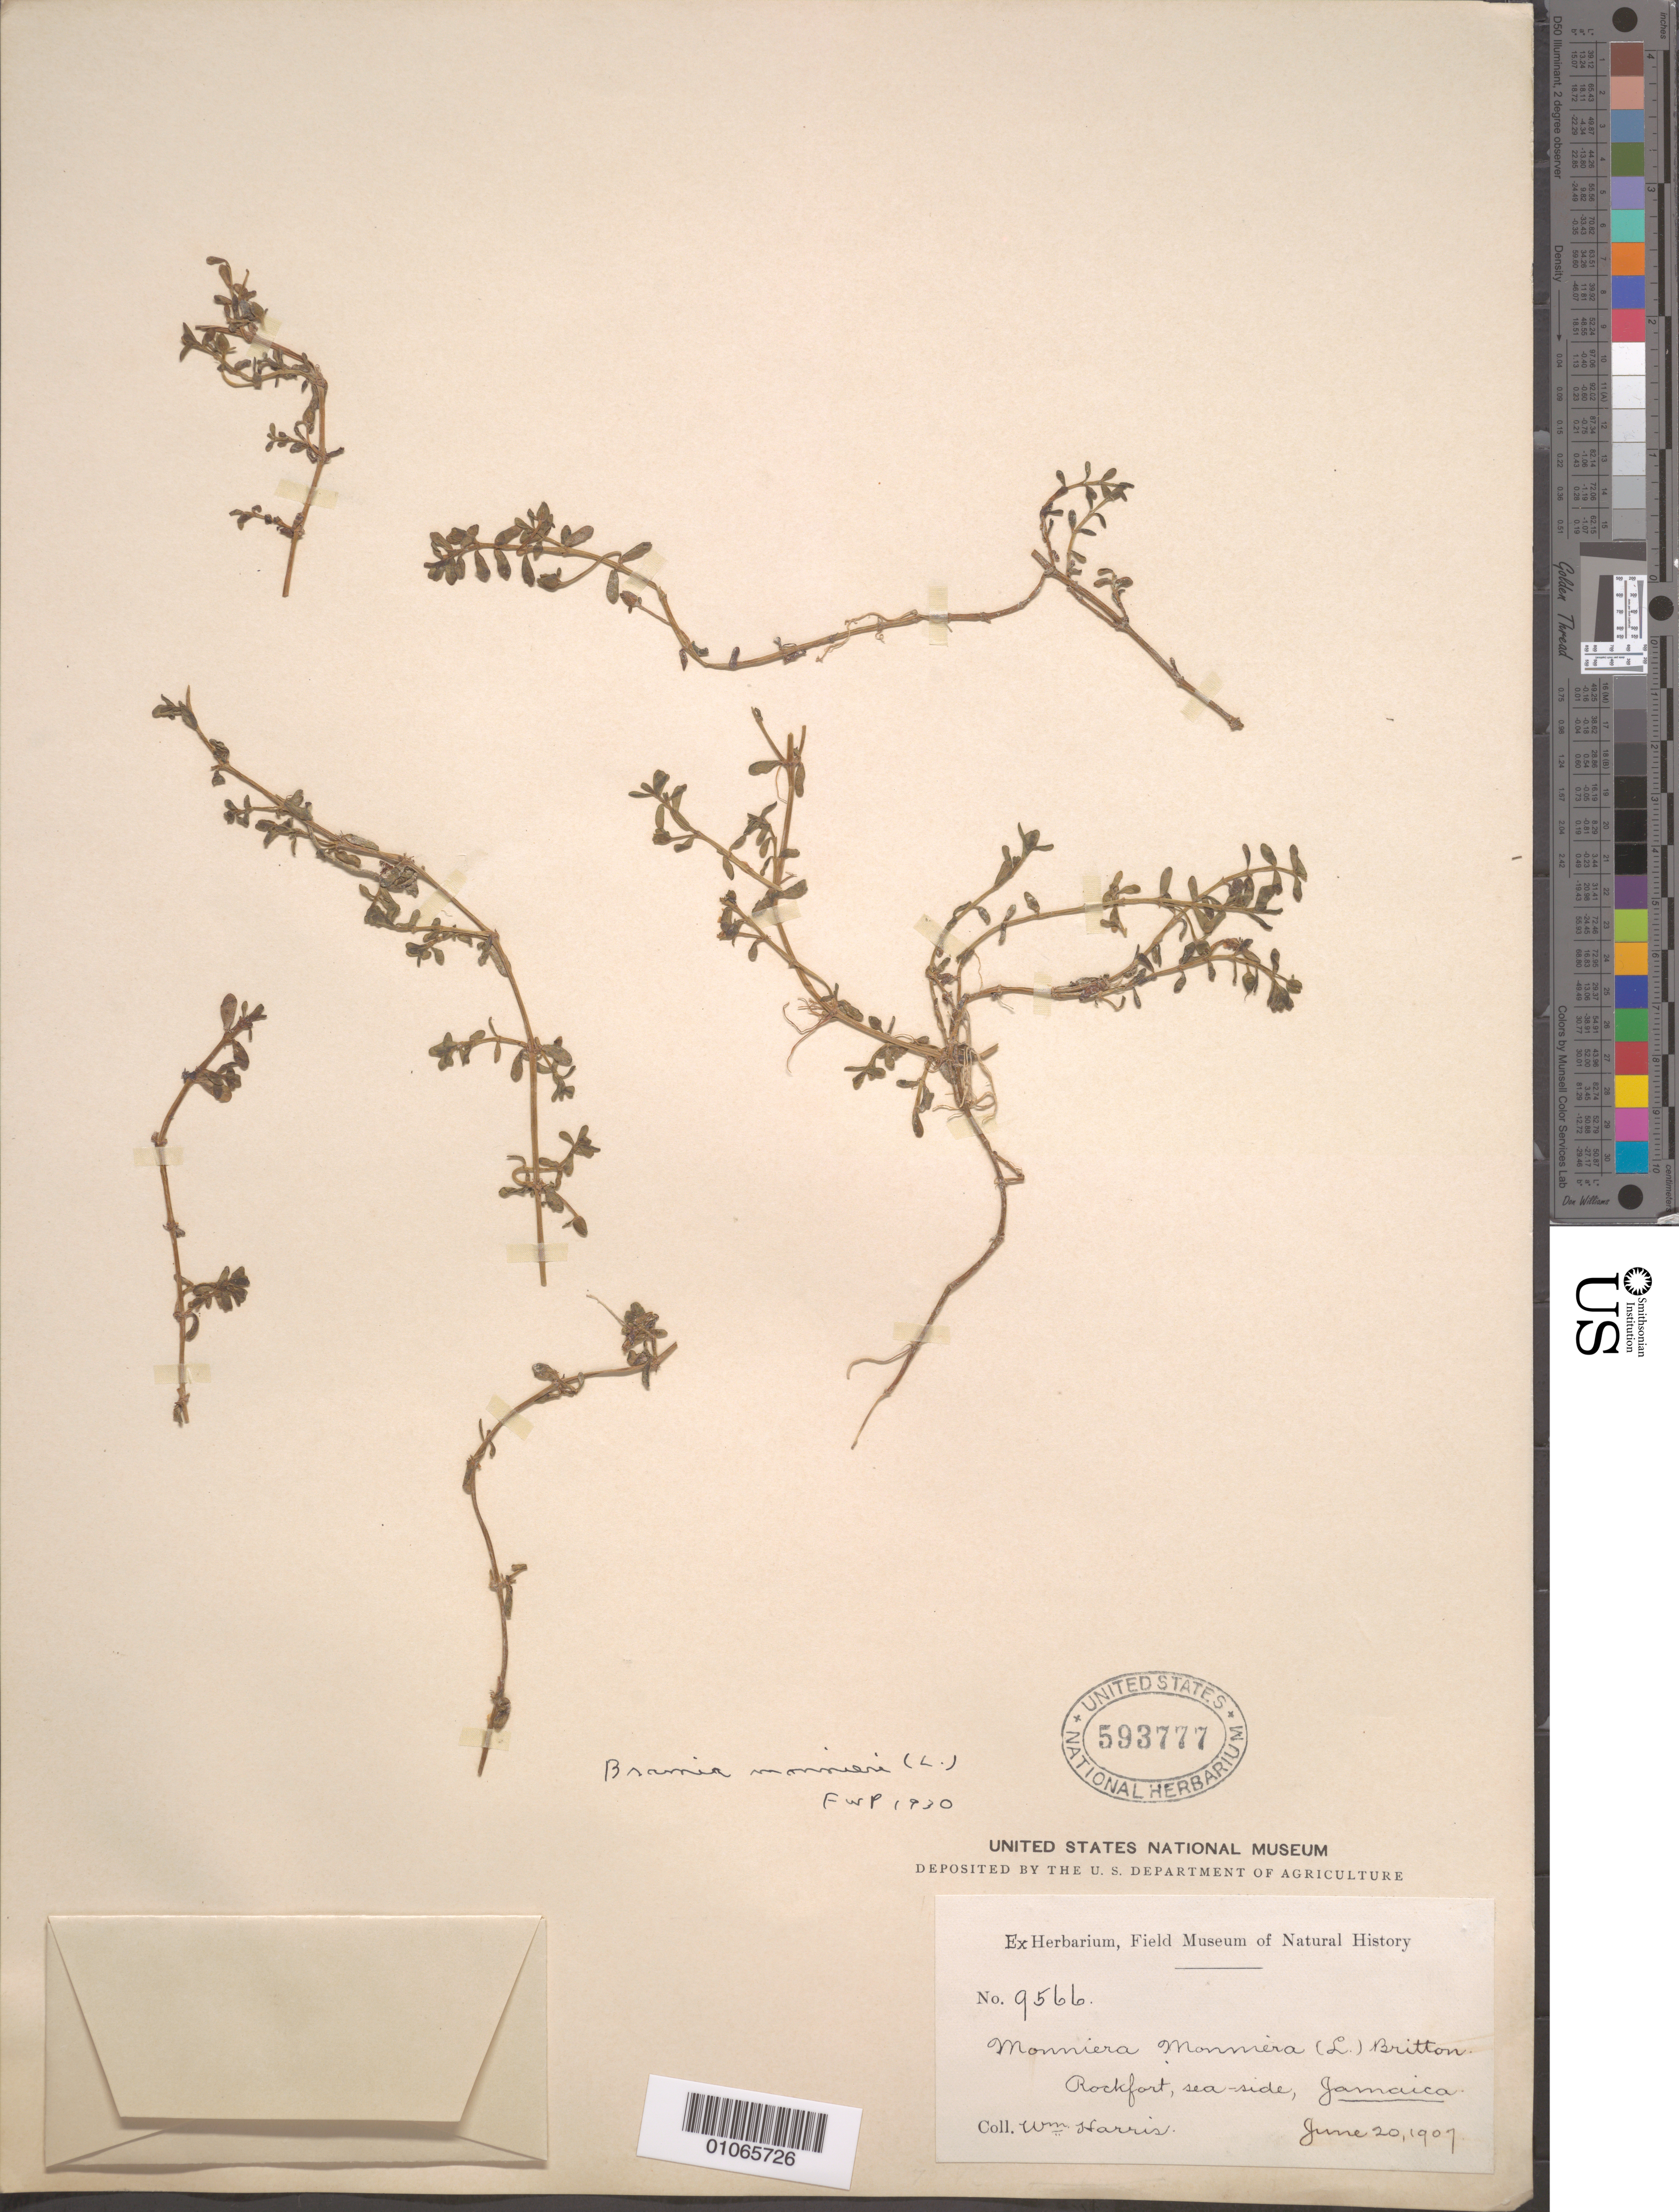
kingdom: Plantae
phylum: Tracheophyta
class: Magnoliopsida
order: Lamiales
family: Plantaginaceae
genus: Bacopa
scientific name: Bacopa monnieri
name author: (L.) Wettst.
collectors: W. Harris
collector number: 9566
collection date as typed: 20 Jun 1907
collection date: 1907-06-20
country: Jamaica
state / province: Kingston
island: Jamaica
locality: Rockfort, sea-side.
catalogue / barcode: US 593777